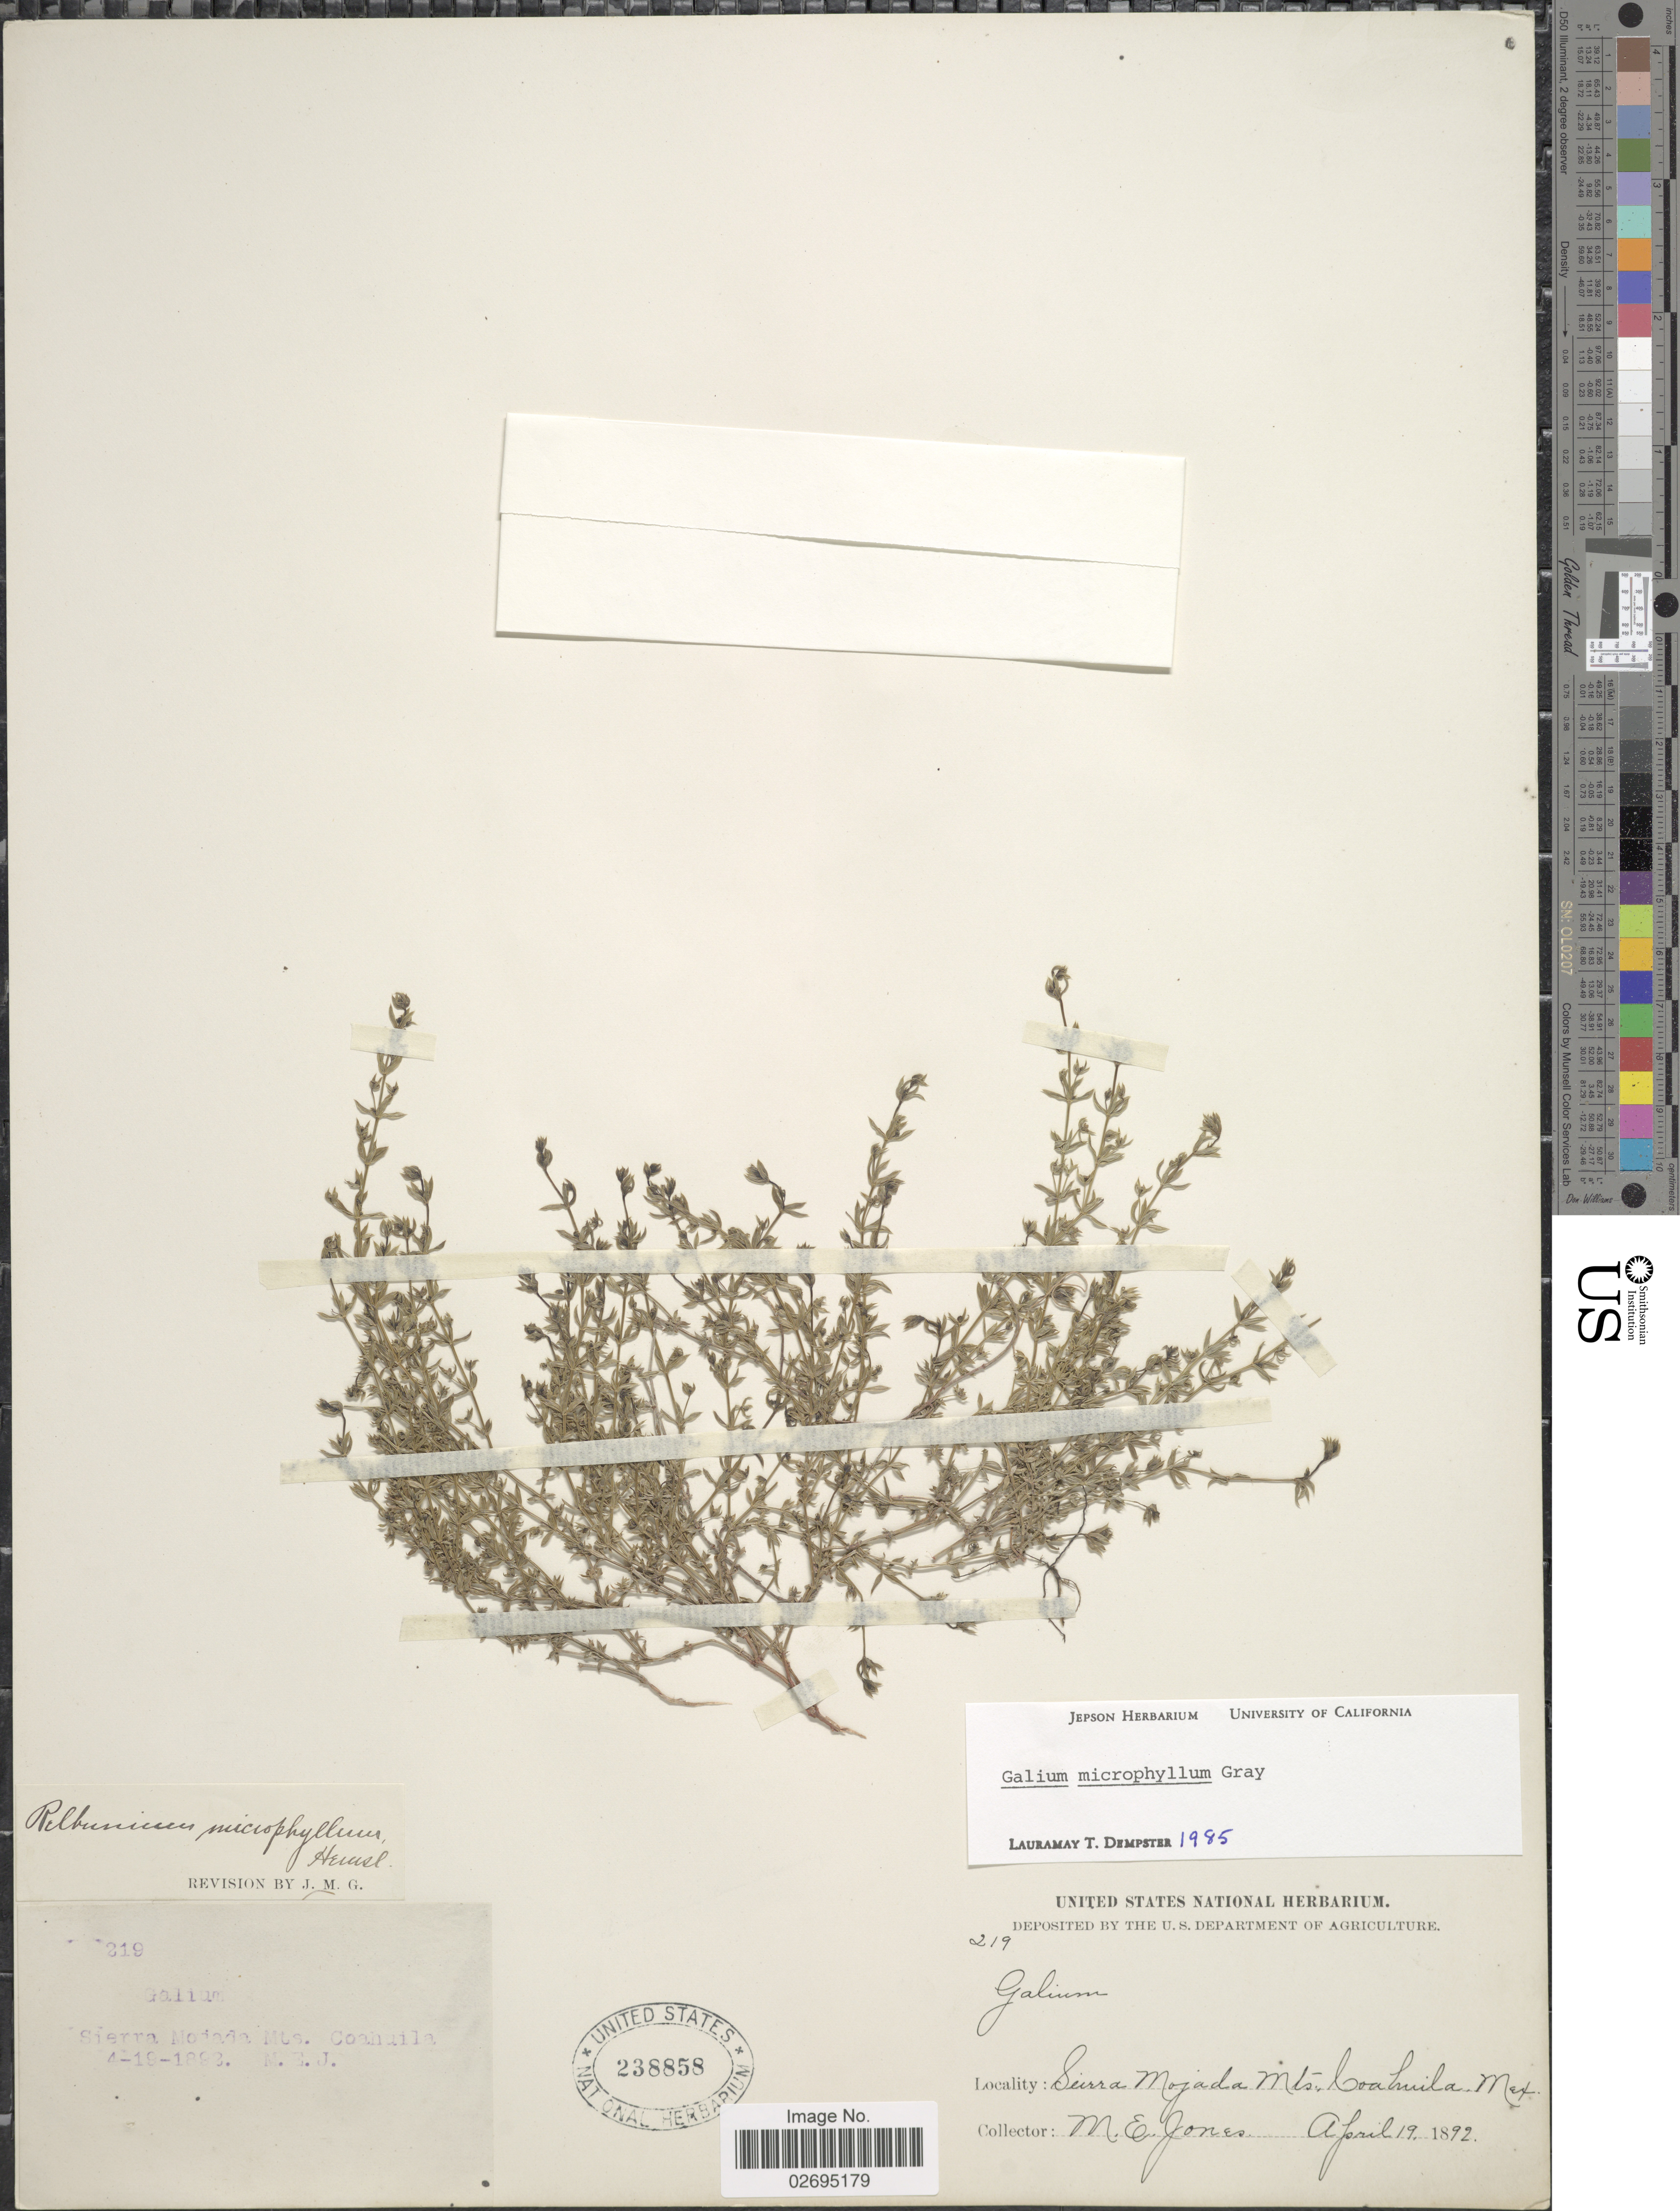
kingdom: Plantae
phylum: Tracheophyta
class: Magnoliopsida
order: Gentianales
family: Rubiaceae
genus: Galium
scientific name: Galium microphyllum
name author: A. Gray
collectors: M. E. Jones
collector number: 219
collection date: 1892-04-19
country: Mexico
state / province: Coahuila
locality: Sierra Mojada Mts.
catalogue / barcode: US 238858